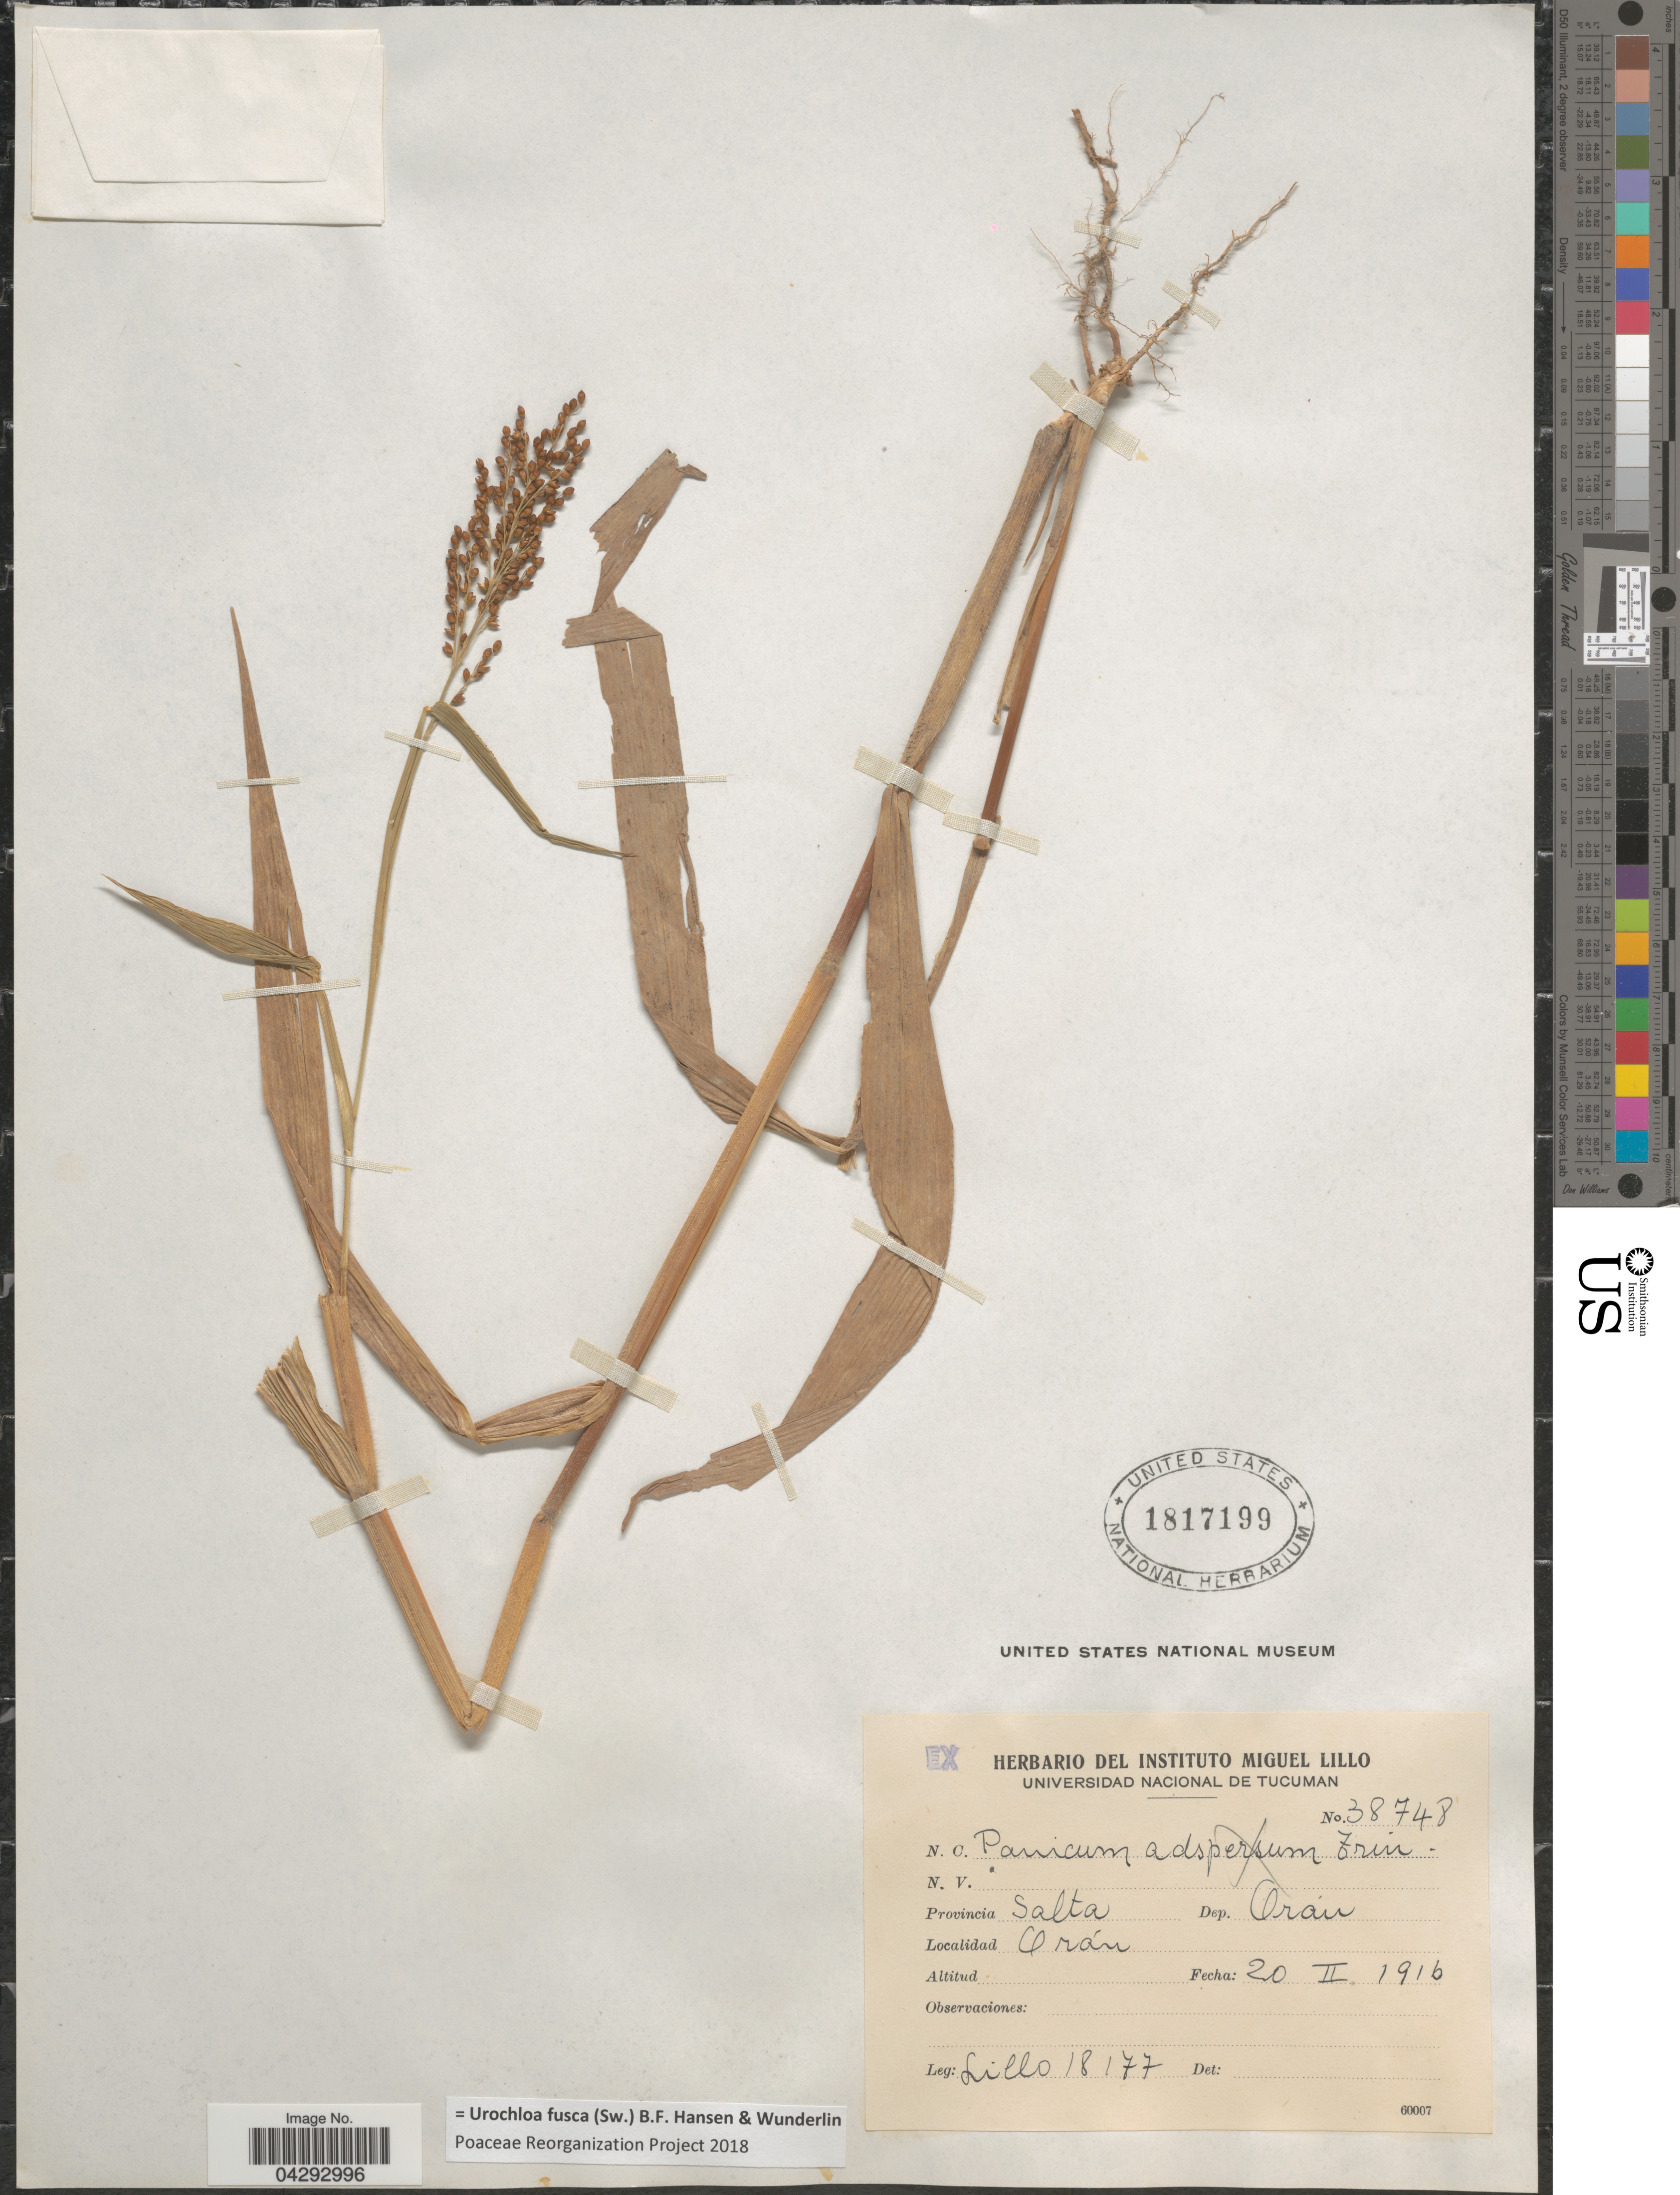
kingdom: Plantae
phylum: Tracheophyta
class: Liliopsida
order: Poales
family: Poaceae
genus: Urochloa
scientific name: Urochloa fusca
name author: (Sw.) B.F. Hansen & Wunderlin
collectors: M. Lillo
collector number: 38748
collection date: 1916-02-20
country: Argentina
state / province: Salta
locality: Dep. Orán. Orán.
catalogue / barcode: US 1817199